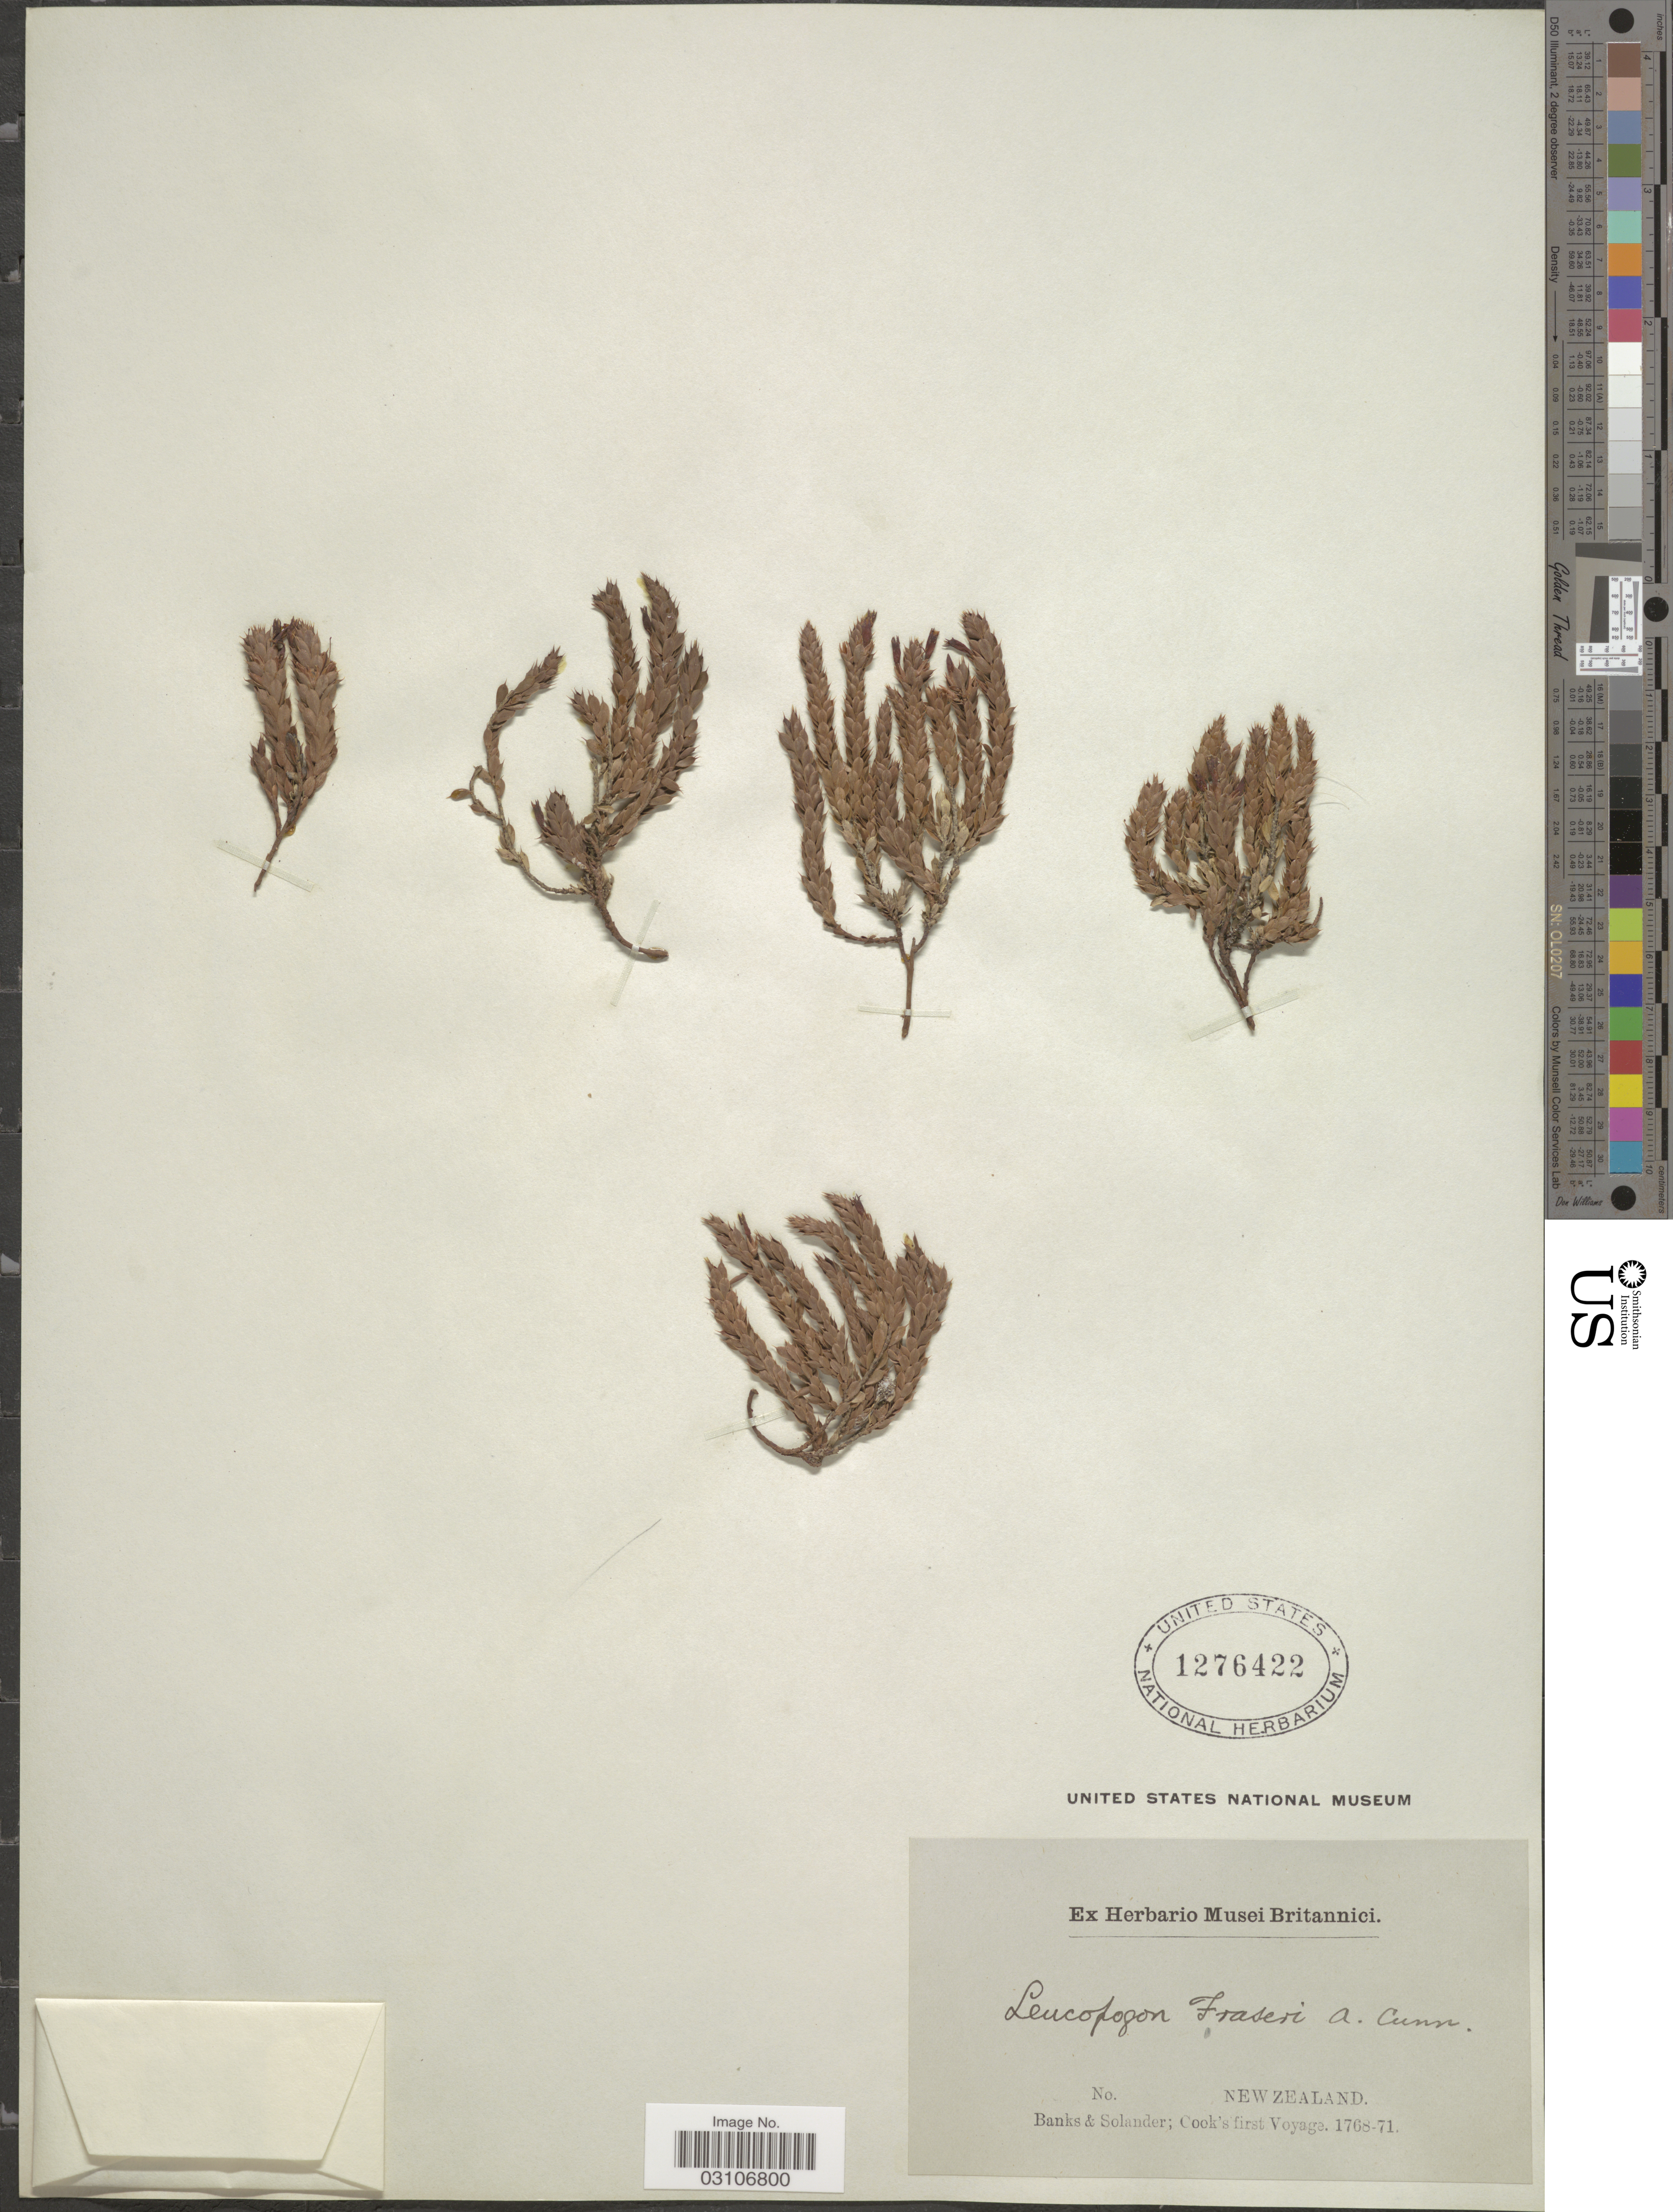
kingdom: Plantae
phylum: Tracheophyta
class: Magnoliopsida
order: Ericales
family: Ericaceae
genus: Leucopogon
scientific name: Leucopogon fraseri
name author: A. Cunn.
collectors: -- Banks & -- Solander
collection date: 1768/1771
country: New Zealand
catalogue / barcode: US 1276422